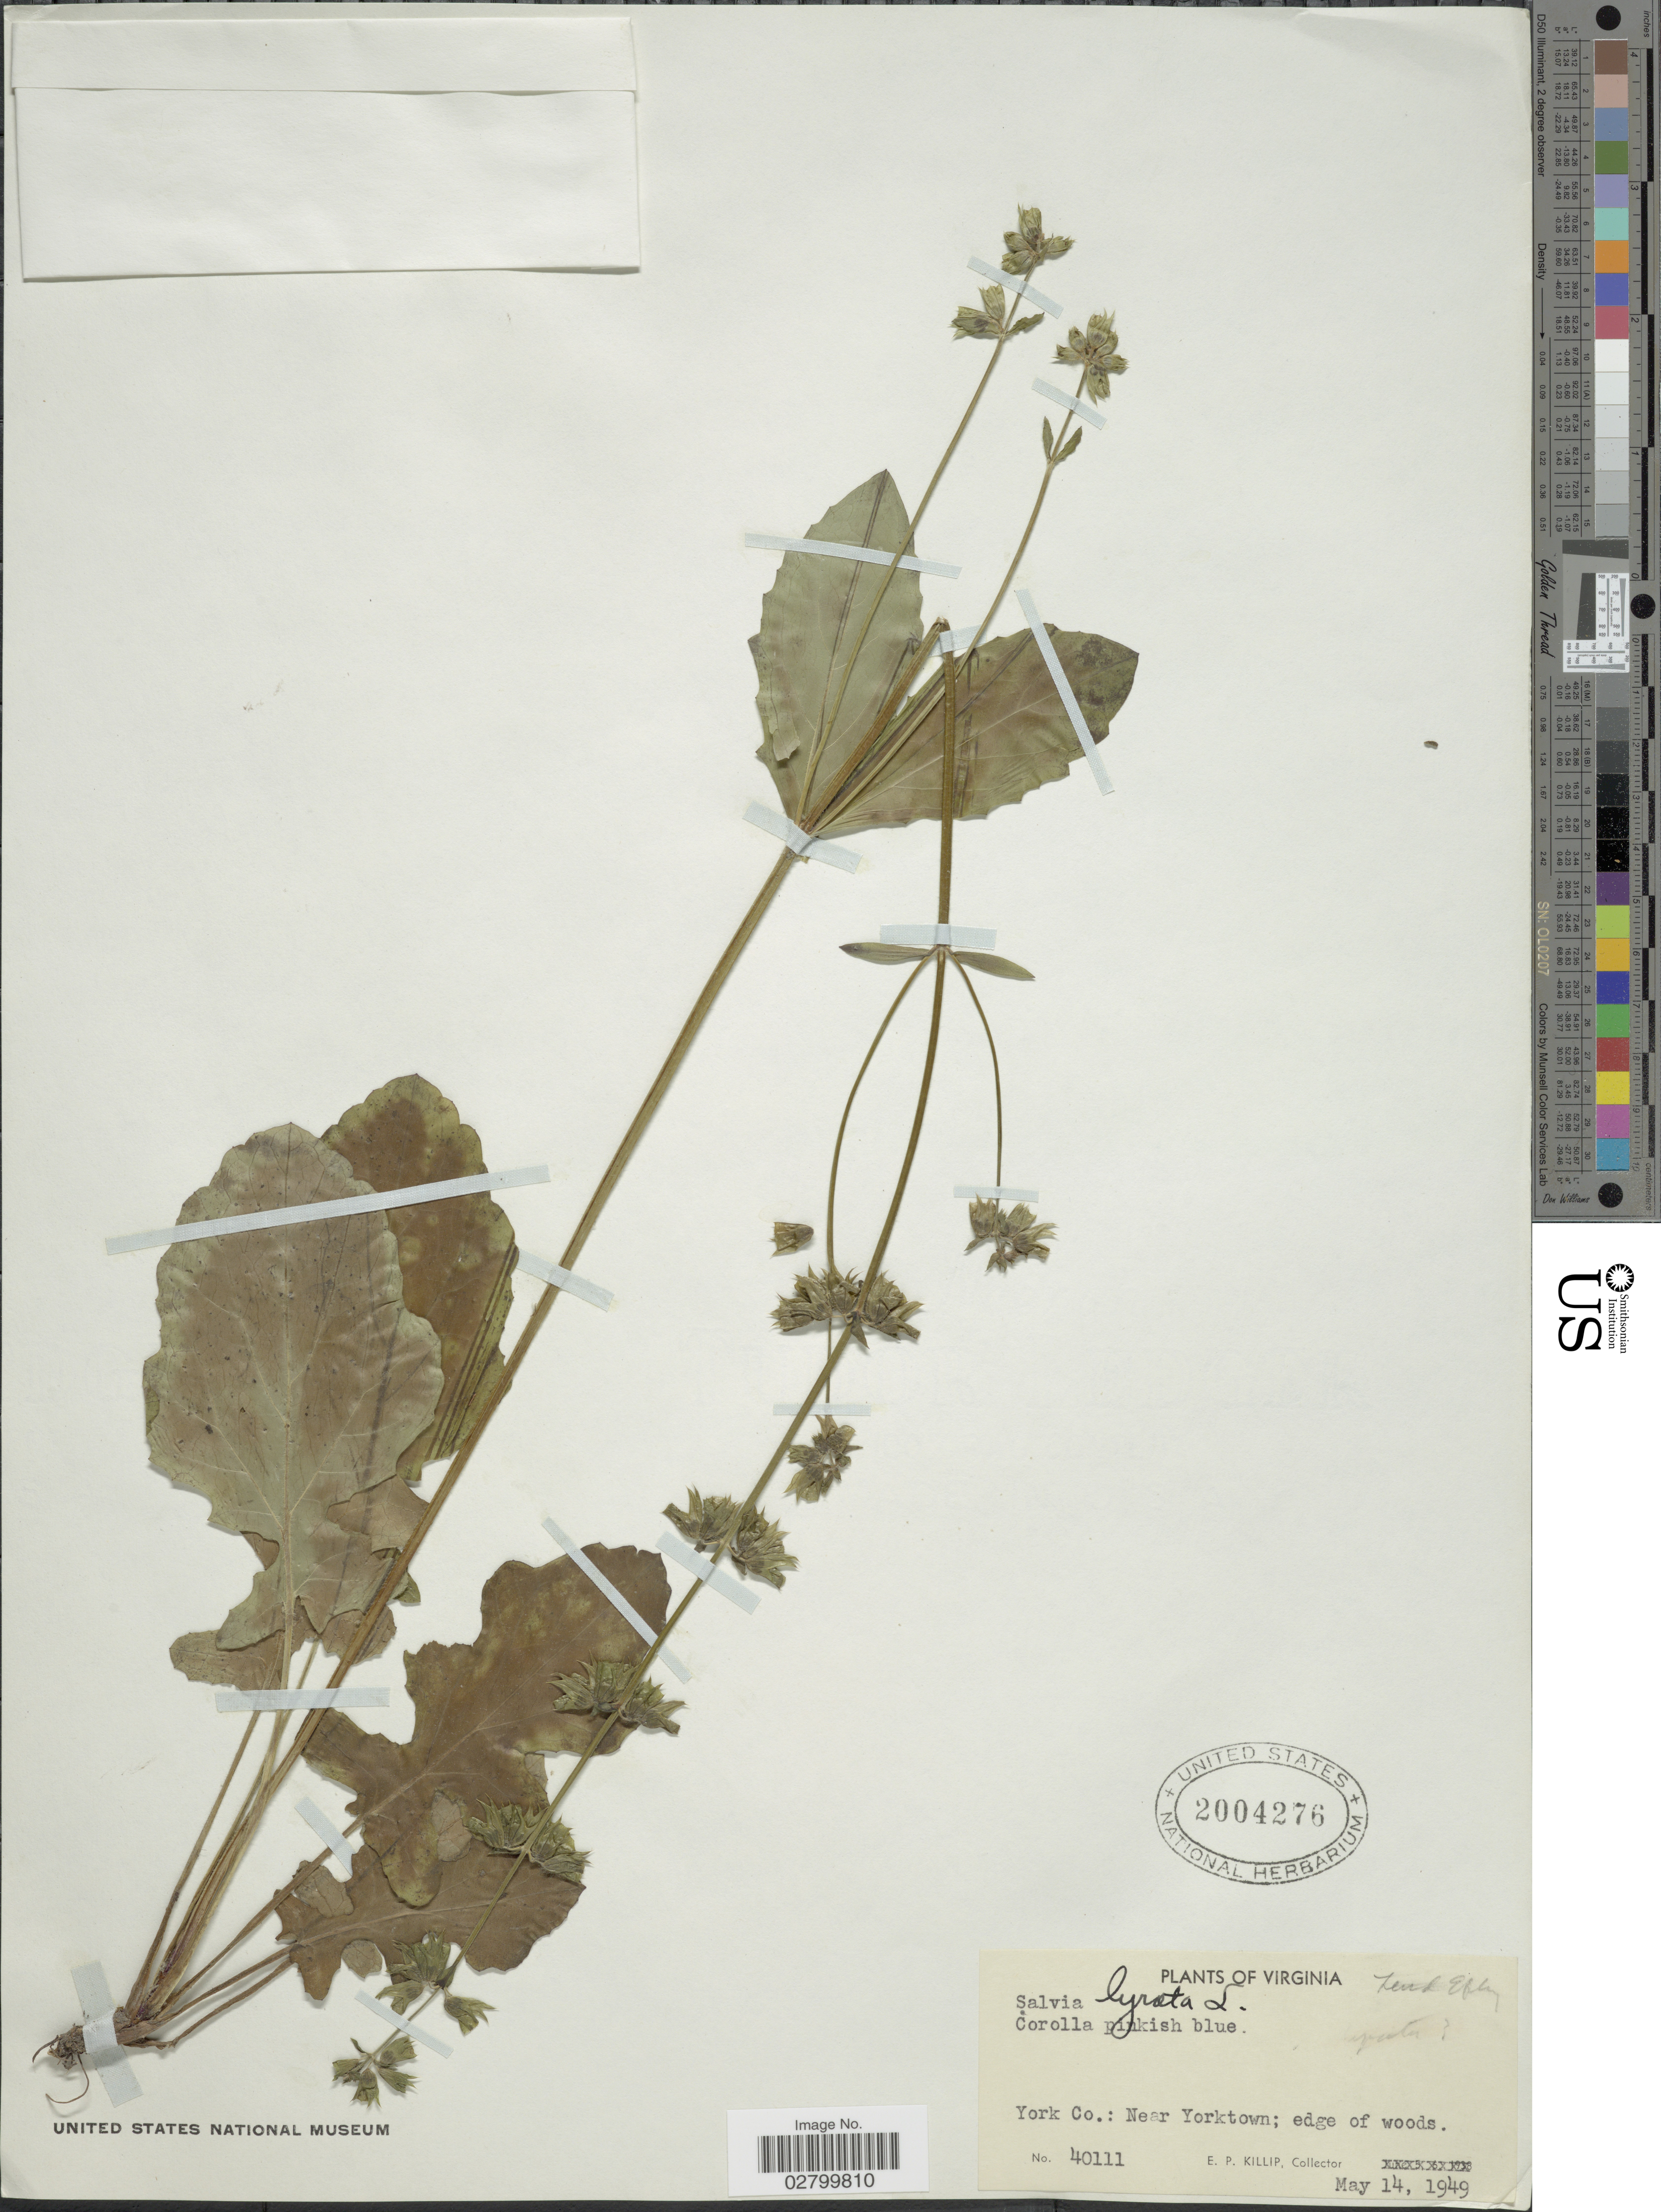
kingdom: Plantae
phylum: Tracheophyta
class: Magnoliopsida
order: Lamiales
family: Lamiaceae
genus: Salvia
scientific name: Salvia lyrata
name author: L.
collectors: E. P. Killip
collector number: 40111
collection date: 1949-05-14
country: United States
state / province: Virginia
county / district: York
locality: York Co.: Near Yorktown; edge of woods.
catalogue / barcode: US 2004276